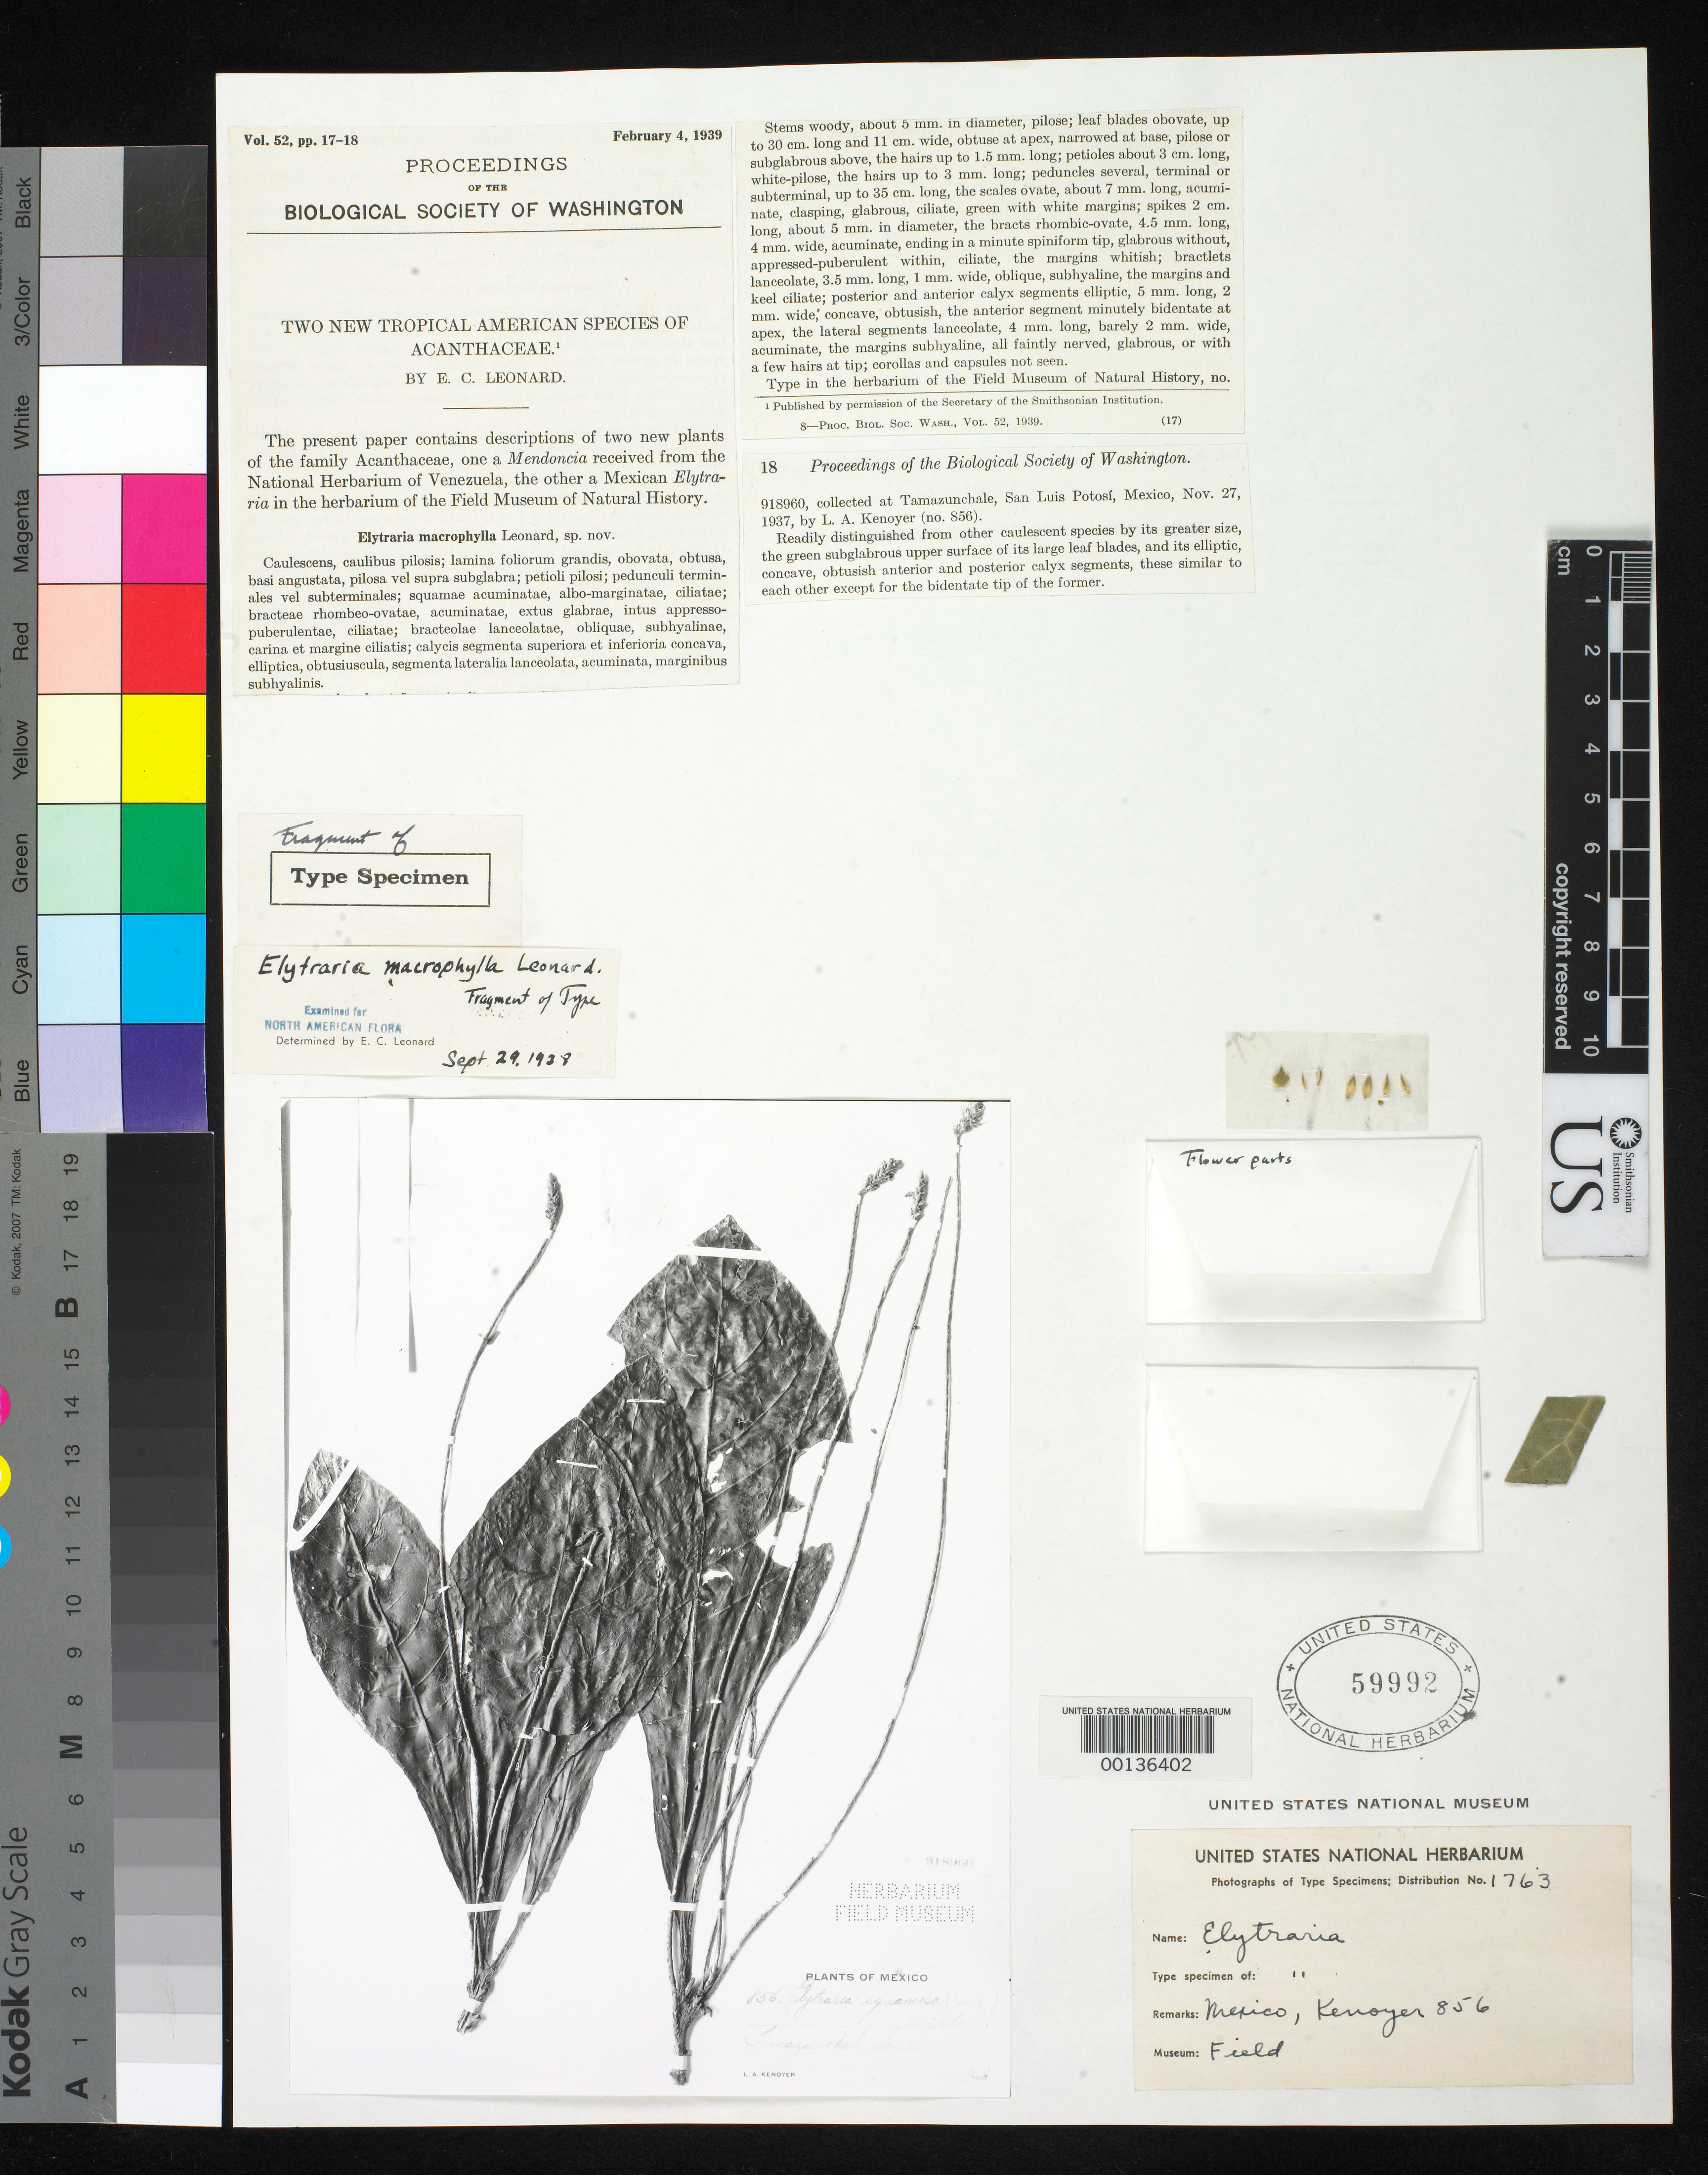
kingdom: Plantae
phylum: Tracheophyta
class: Magnoliopsida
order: Lamiales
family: Acanthaceae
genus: Elytraria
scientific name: Elytraria macrophylla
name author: Leonard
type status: Isotype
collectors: L. A. Kenoyer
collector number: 856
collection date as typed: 27 Nov 1937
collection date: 1937-11-27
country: Mexico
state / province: San Luis Potosí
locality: Tamazunchale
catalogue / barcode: US 59992